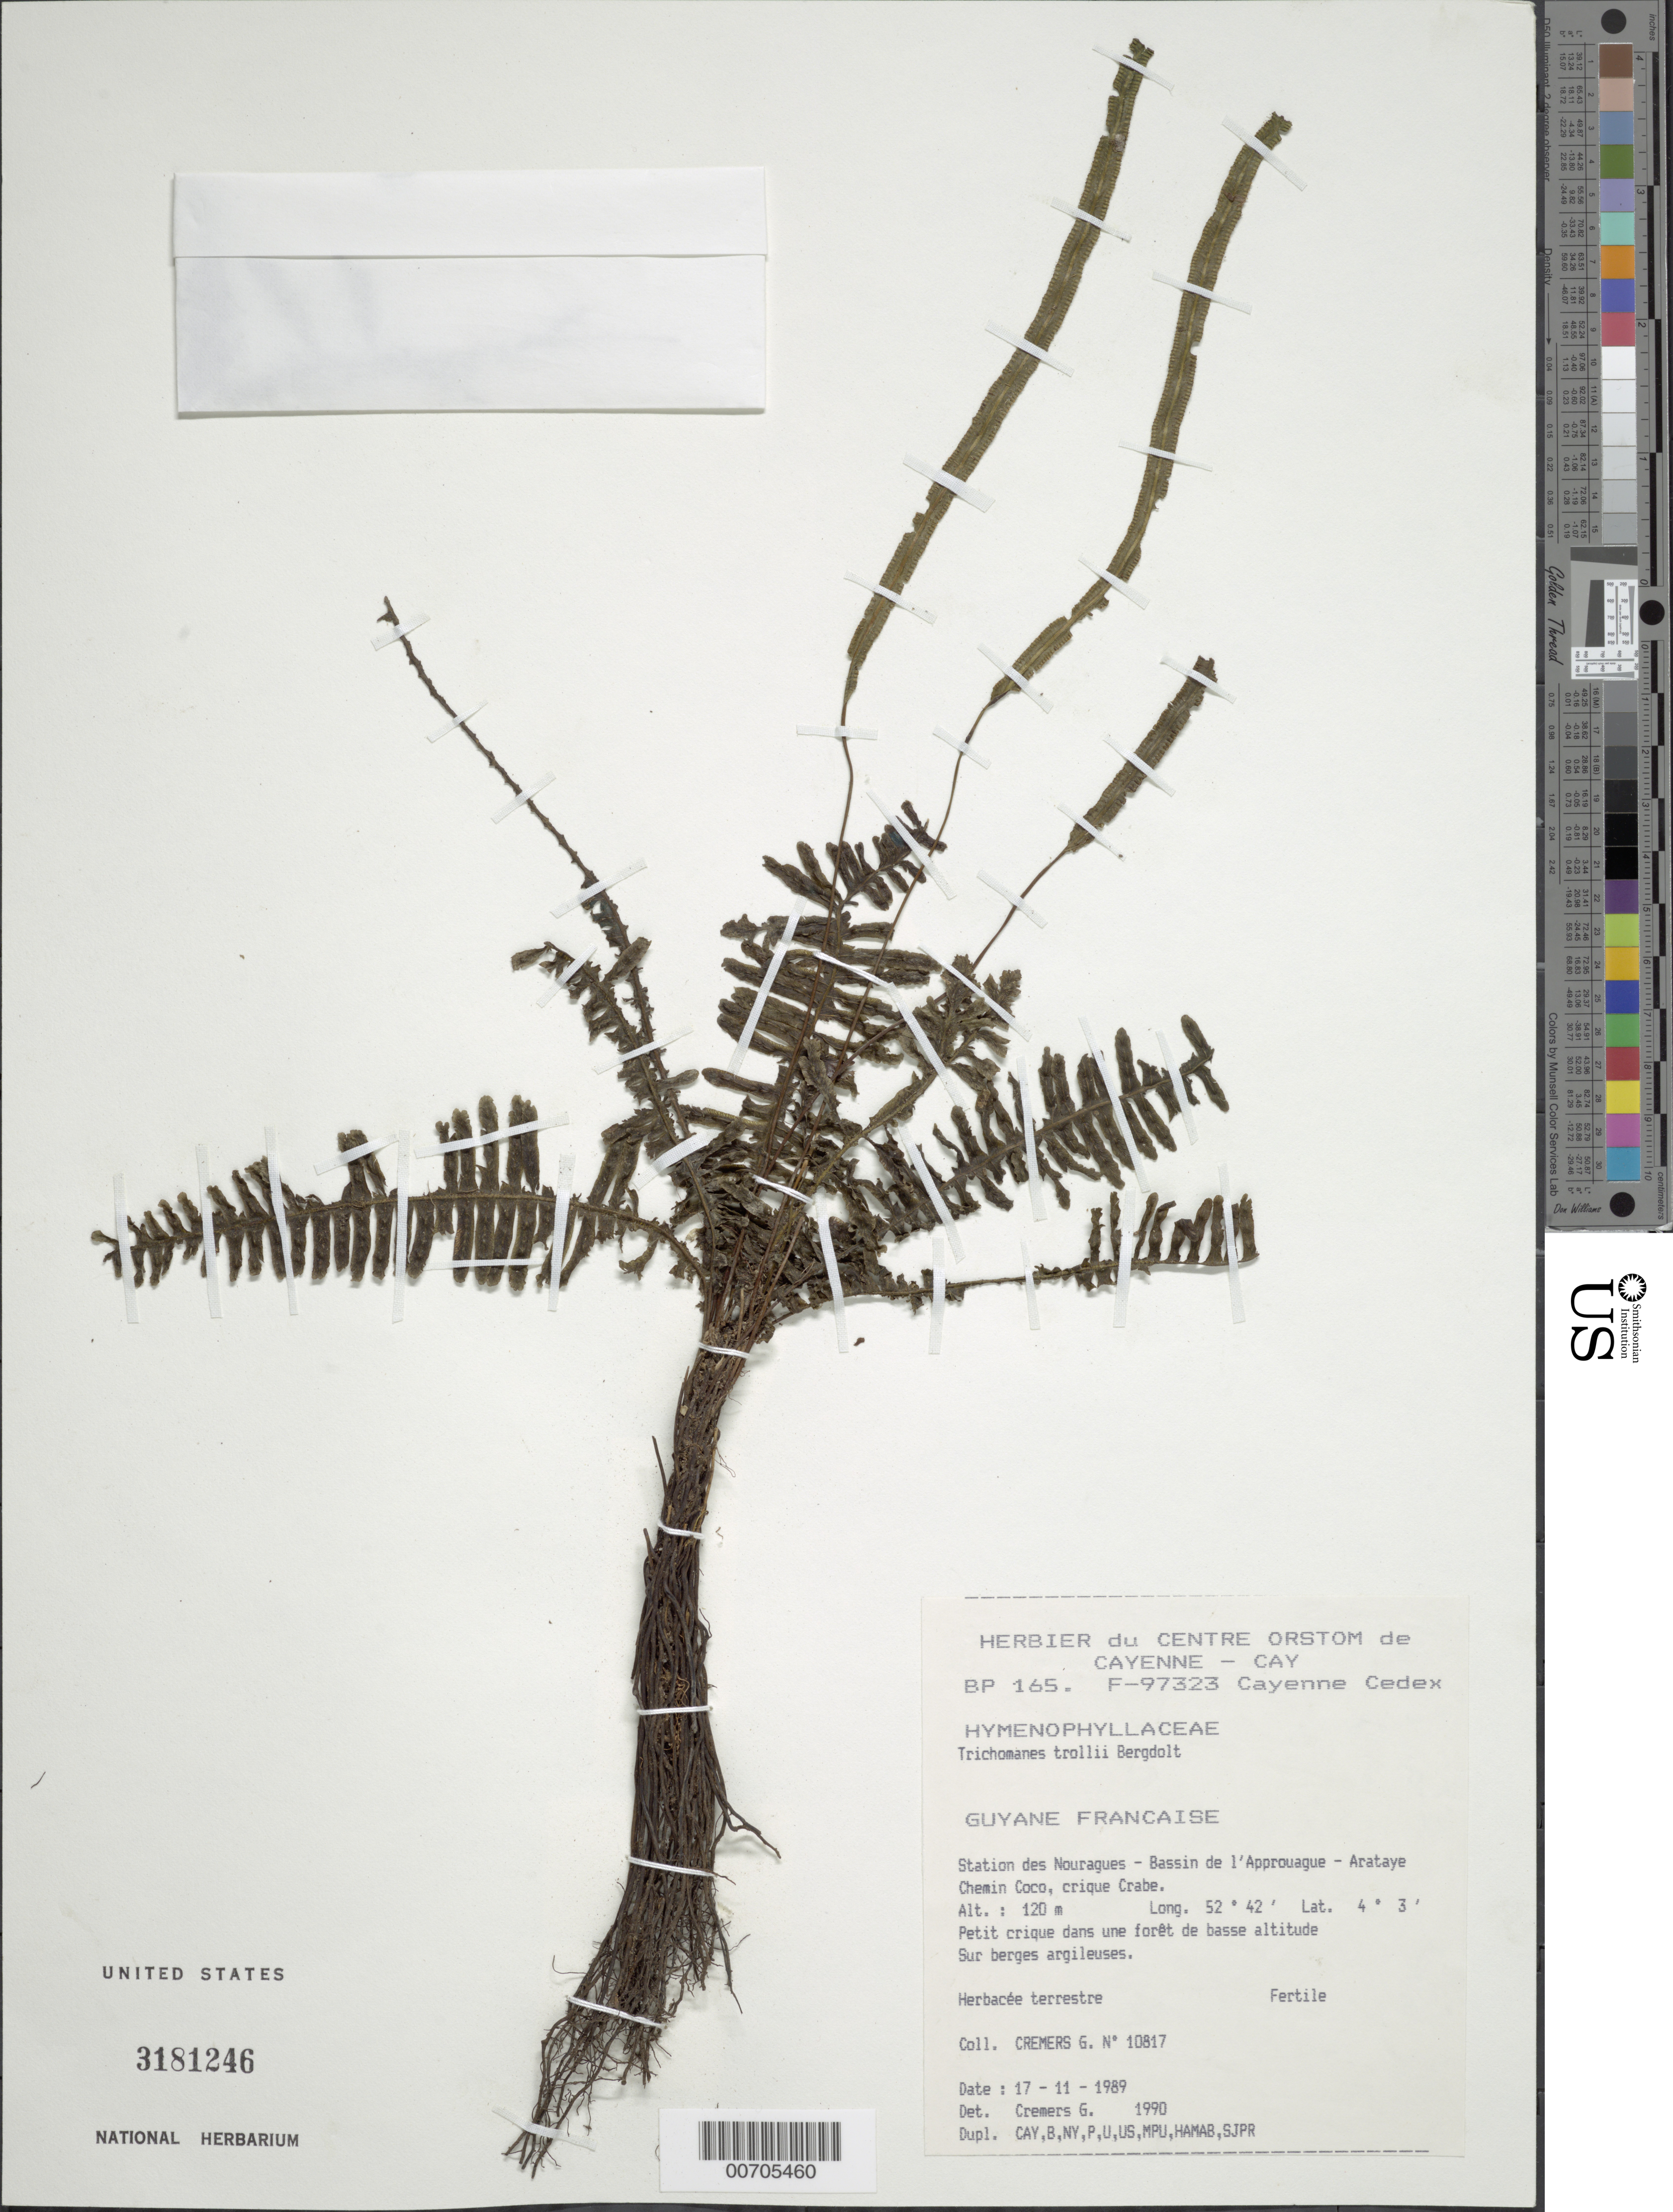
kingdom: Plantae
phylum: Tracheophyta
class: Polypodiopsida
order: Hymenophyllales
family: Hymenophyllaceae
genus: Trichomanes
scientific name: Trichomanes trollii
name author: Bergdolt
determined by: Cremers, Georges A.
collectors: G. Cremers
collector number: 10817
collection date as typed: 17-Nov-89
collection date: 1989-11-17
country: French Guiana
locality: Station des Nouragues, Bassin de l'Approuague, Arataye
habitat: Small creek in low altitude forest, on steep clay banks of creek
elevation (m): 120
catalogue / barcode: US 3181246